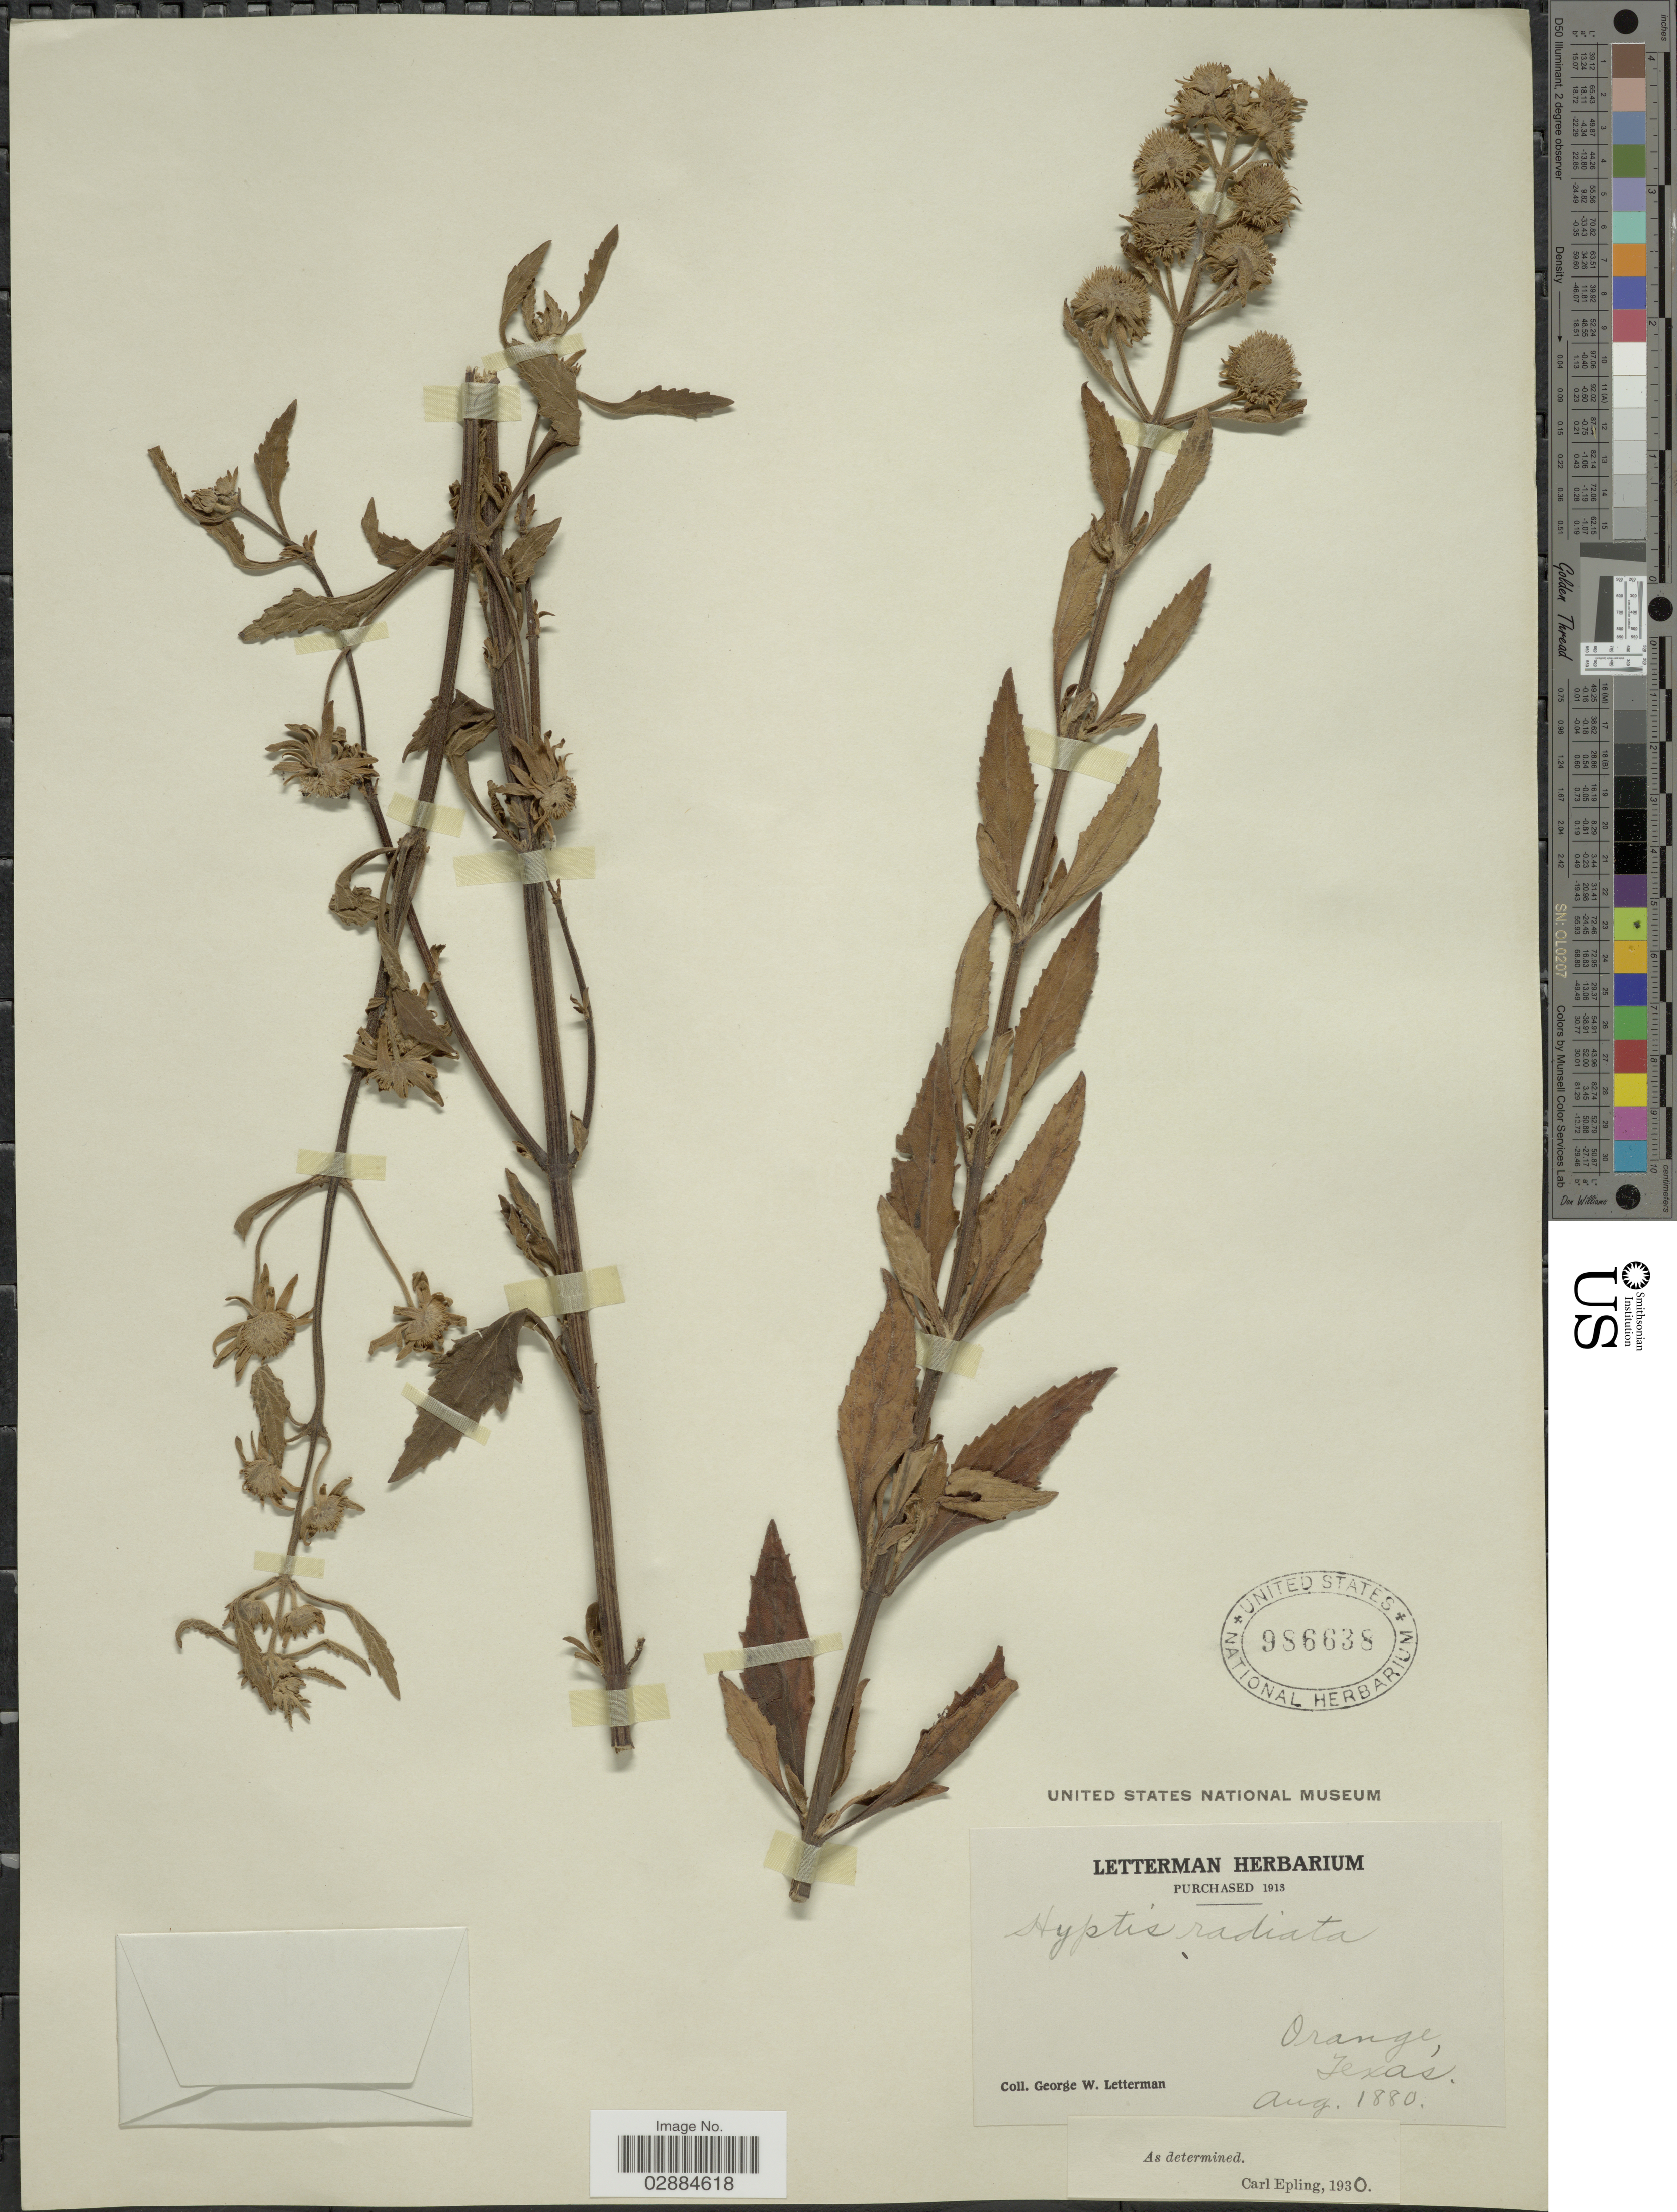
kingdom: Plantae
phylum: Tracheophyta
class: Magnoliopsida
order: Lamiales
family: Lamiaceae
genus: Hyptis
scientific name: Hyptis radiata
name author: Kunth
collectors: G. W. Letterman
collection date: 1880-08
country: United States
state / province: Texas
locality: Orange, Texas.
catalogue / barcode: US 986638